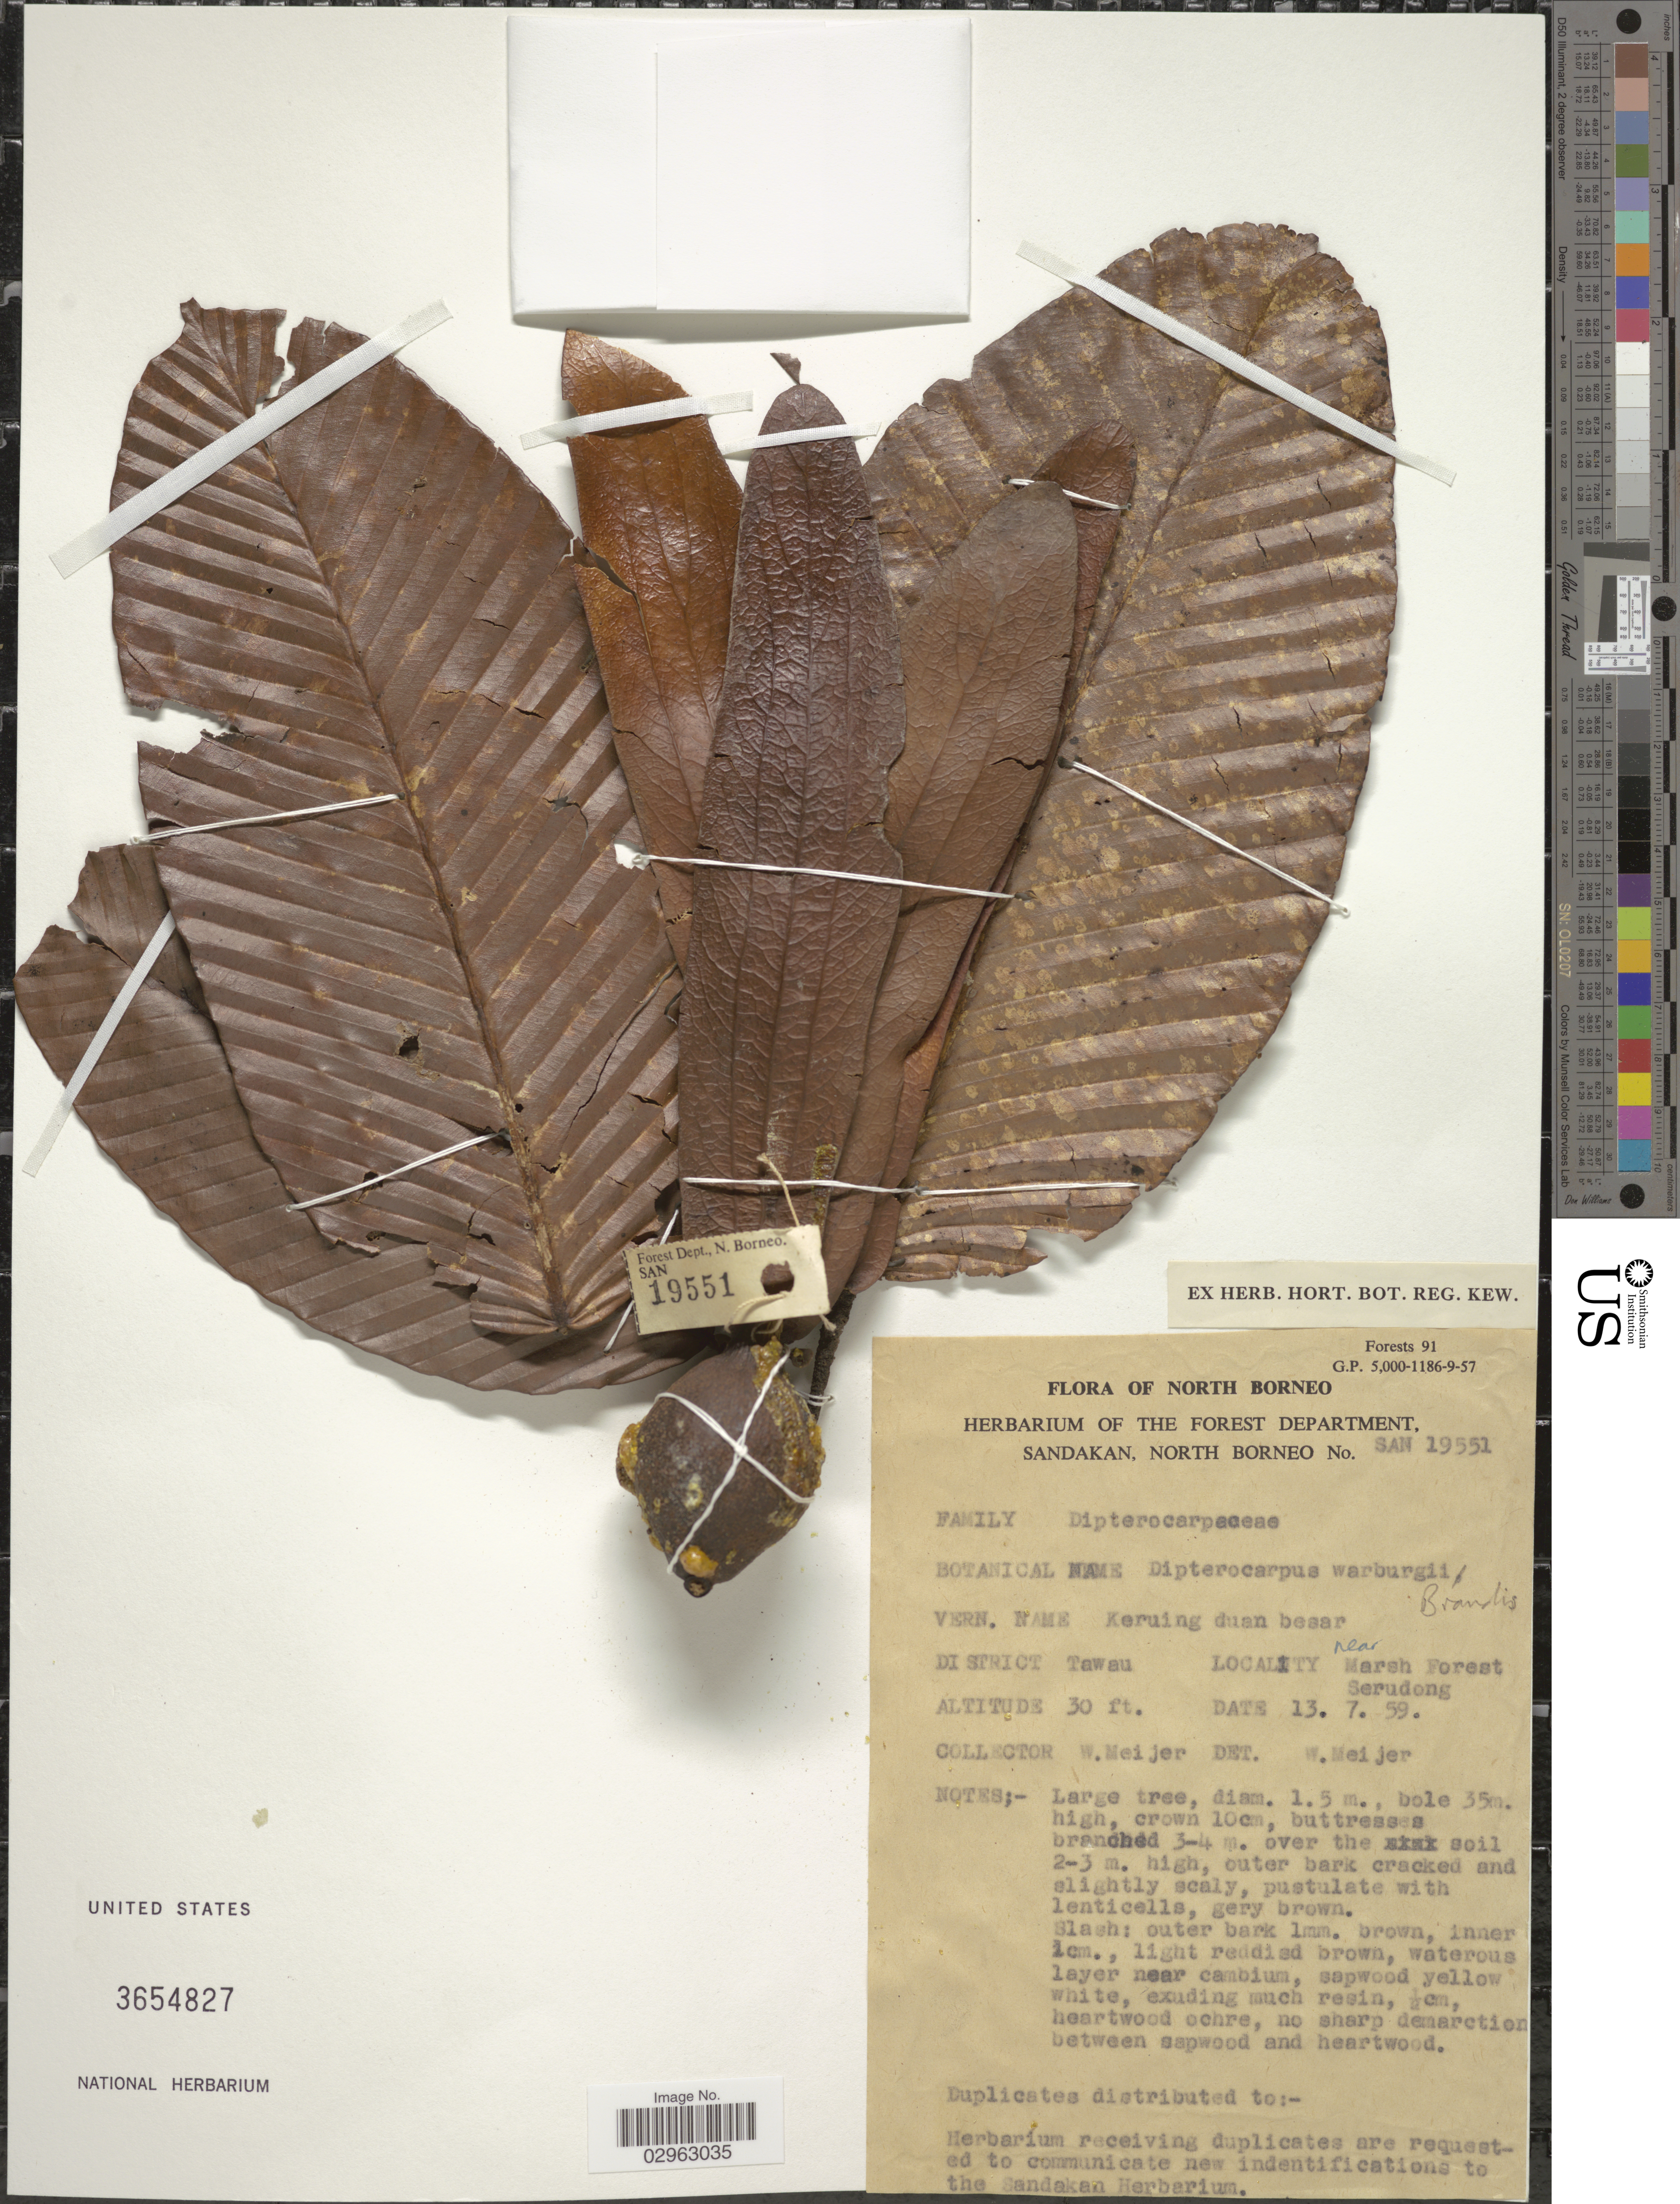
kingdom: Plantae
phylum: Tracheophyta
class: Magnoliopsida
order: Malvales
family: Dipterocarpaceae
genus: Dipterocarpus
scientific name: Dipterocarpus warburgii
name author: Brandis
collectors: W. Meijer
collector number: SAN 19551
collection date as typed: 13/7/59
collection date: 1959-07-13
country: Malaysia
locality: North Borneo. District Tawau, near Marsh Forest Serudong.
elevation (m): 9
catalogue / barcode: US 3654827